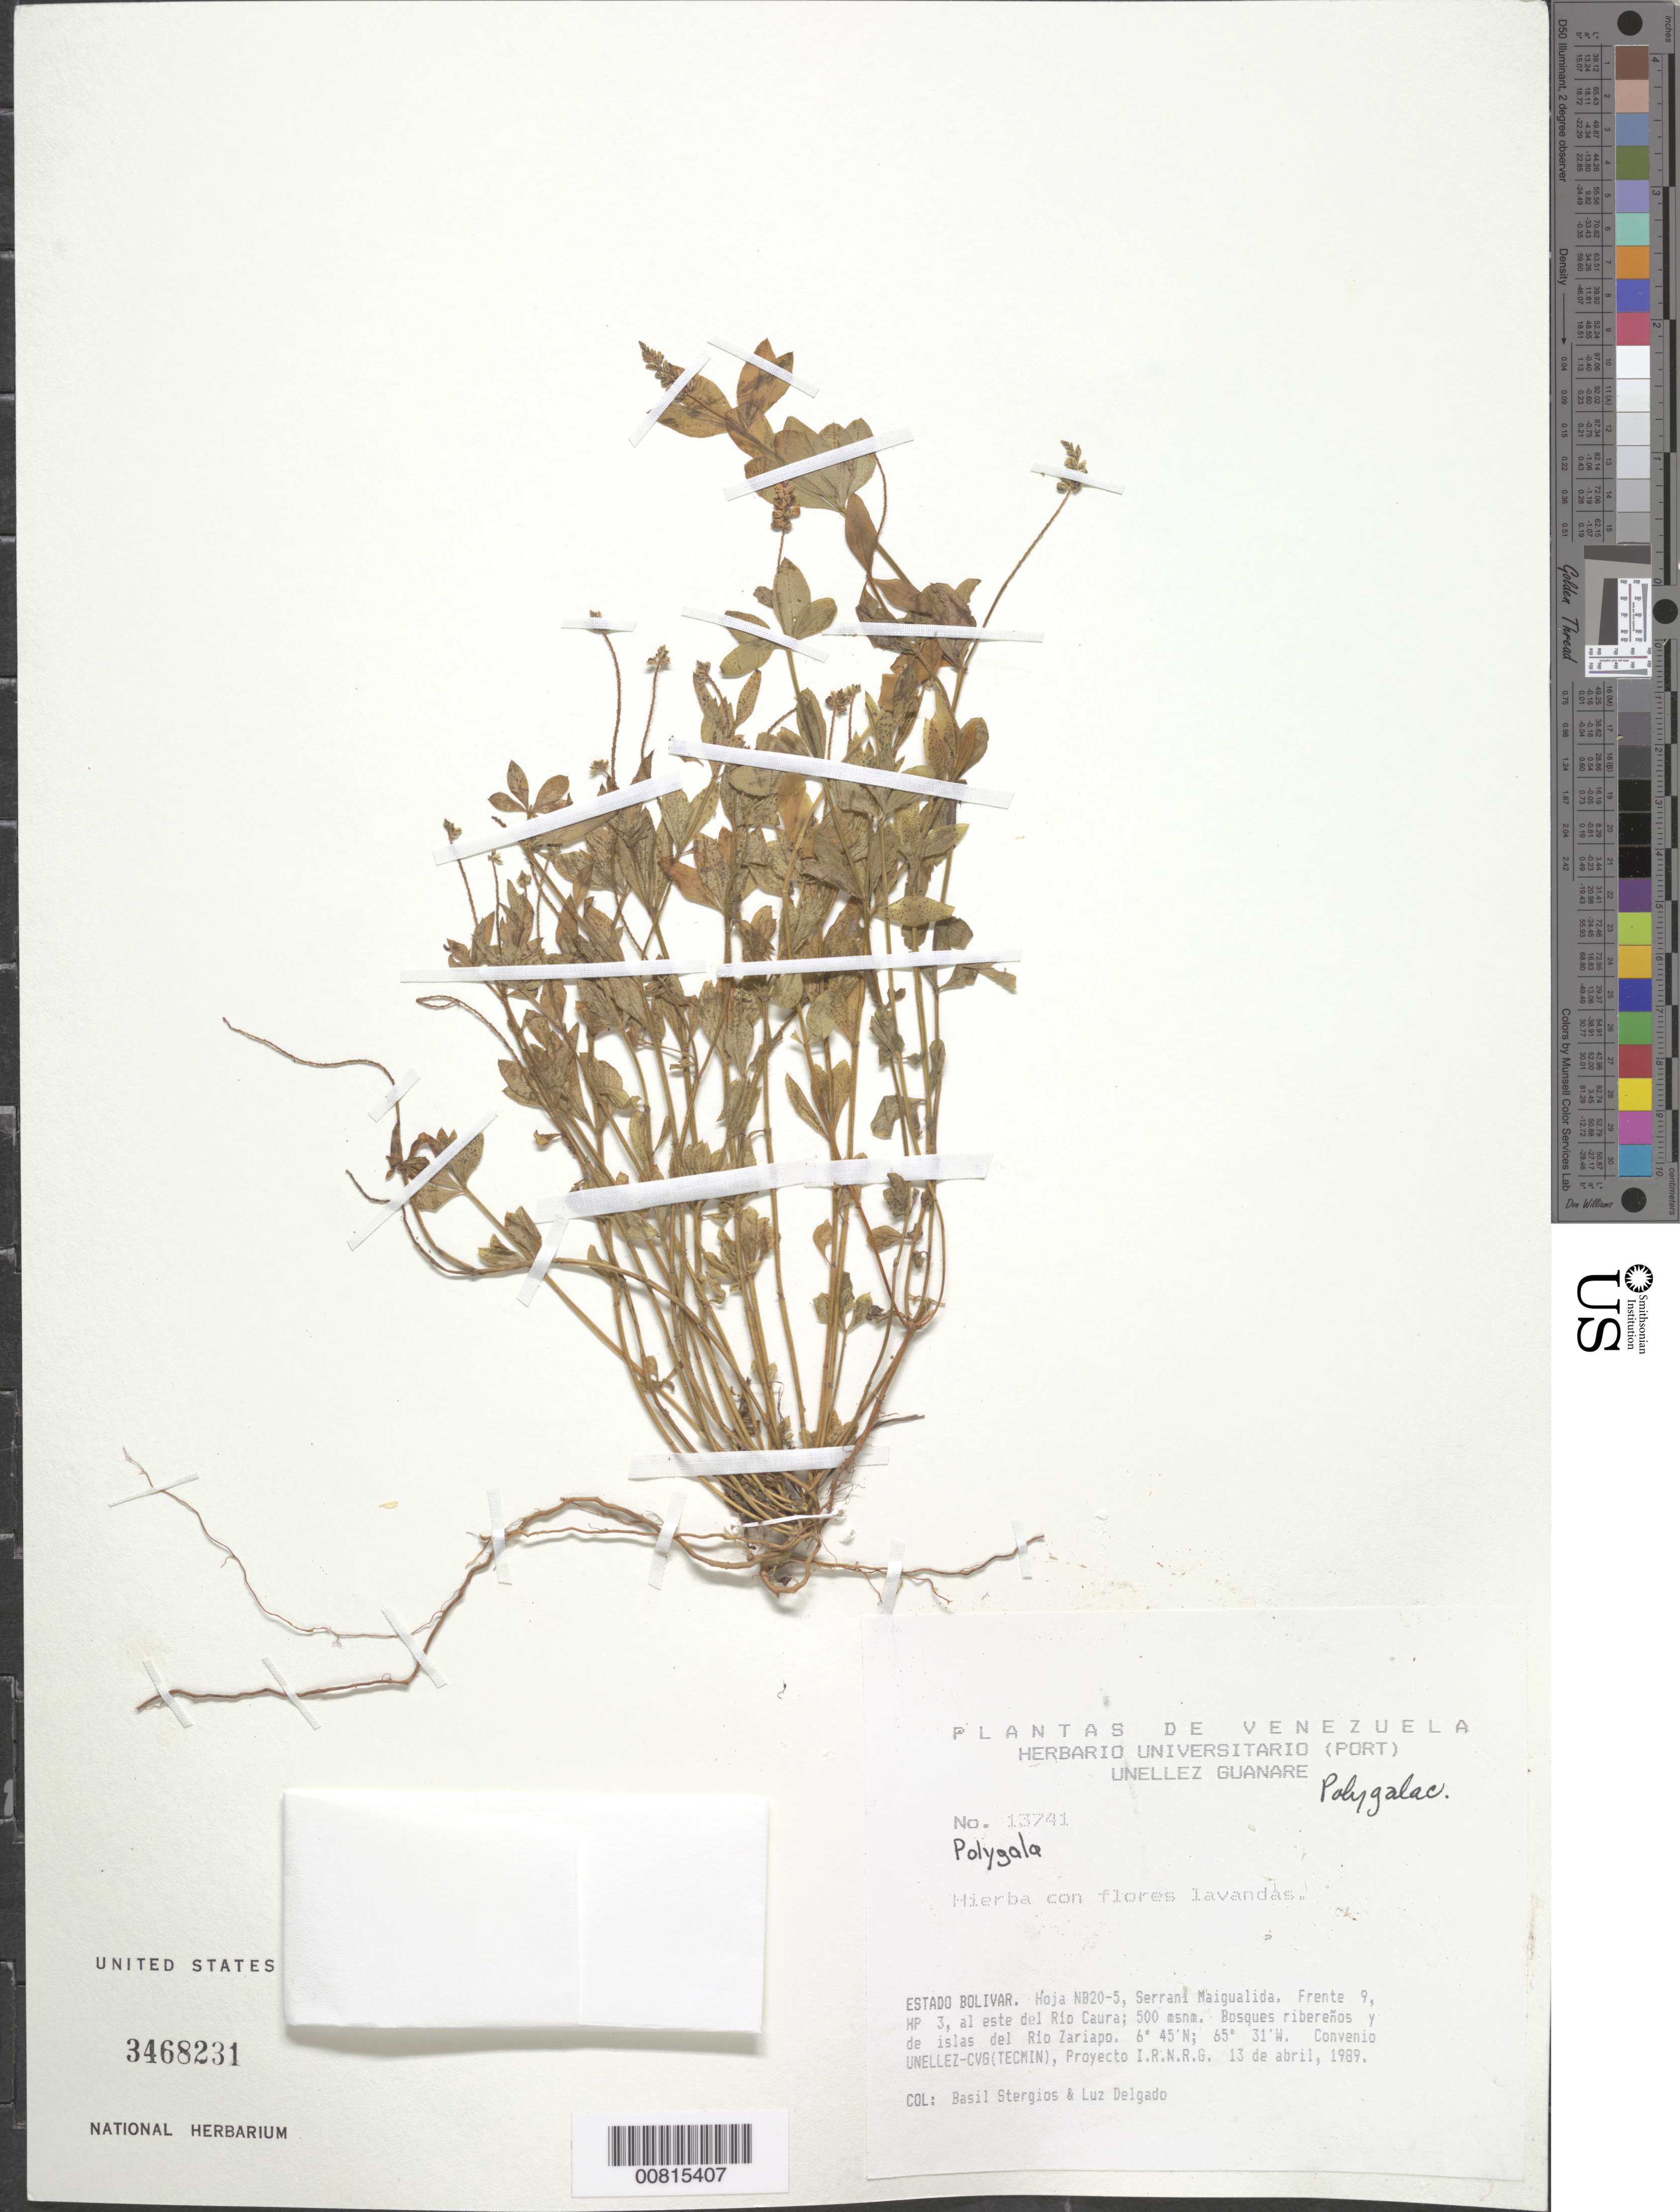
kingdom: Plantae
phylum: Tracheophyta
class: Magnoliopsida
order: Fabales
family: Polygalaceae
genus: Polygala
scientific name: Polygala longicaulis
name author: Kunth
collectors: B. G. Stergios & L. Delgado V.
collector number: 13741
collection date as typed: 13-Apr-89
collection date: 1989-04-13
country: Venezuela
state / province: Bolívar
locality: Serrania Maigualida, E del río Caura, cerca de las riberas del río Zariapo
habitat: Bosques ribereños y de islas del río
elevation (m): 500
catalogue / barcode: US 3468231